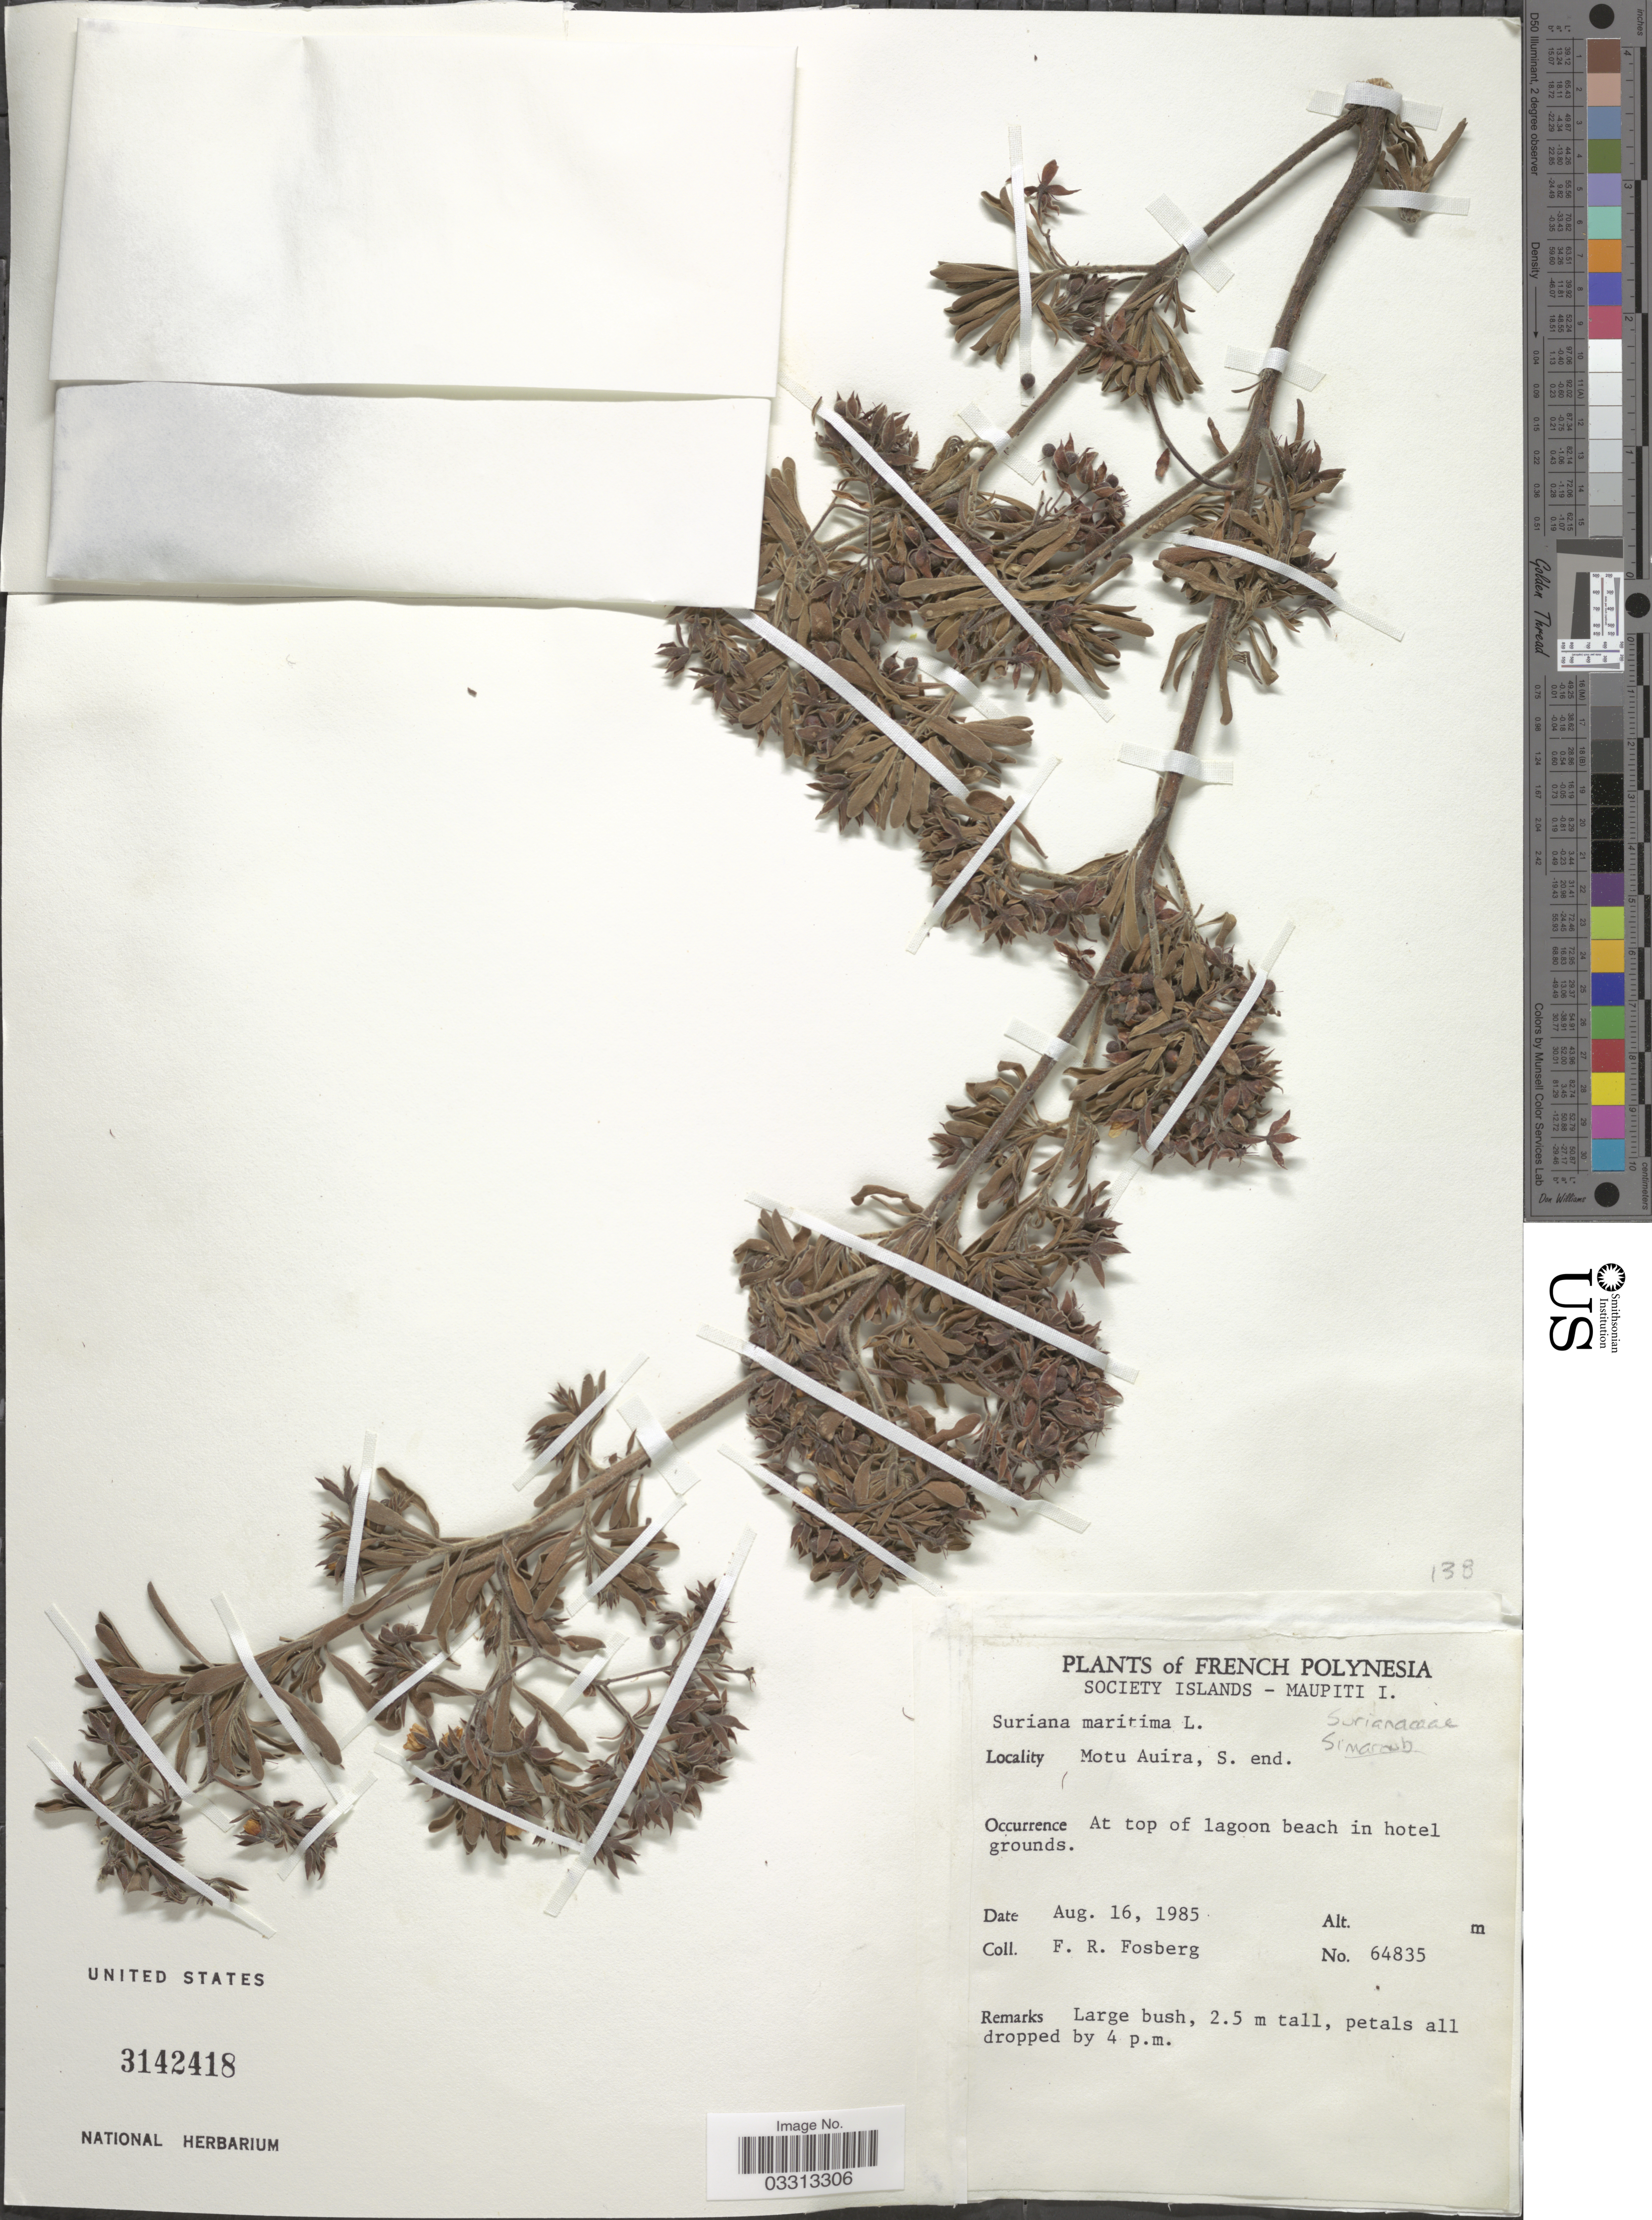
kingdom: Plantae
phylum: Tracheophyta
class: Magnoliopsida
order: Fabales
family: Surianaceae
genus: Suriana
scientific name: Suriana maritima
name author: L.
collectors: F. R. Fosberg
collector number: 64835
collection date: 1985-08-16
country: French Polynesia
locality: Society Islands - Maupiti I. Motu Auira, S. end.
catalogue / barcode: US 3142418